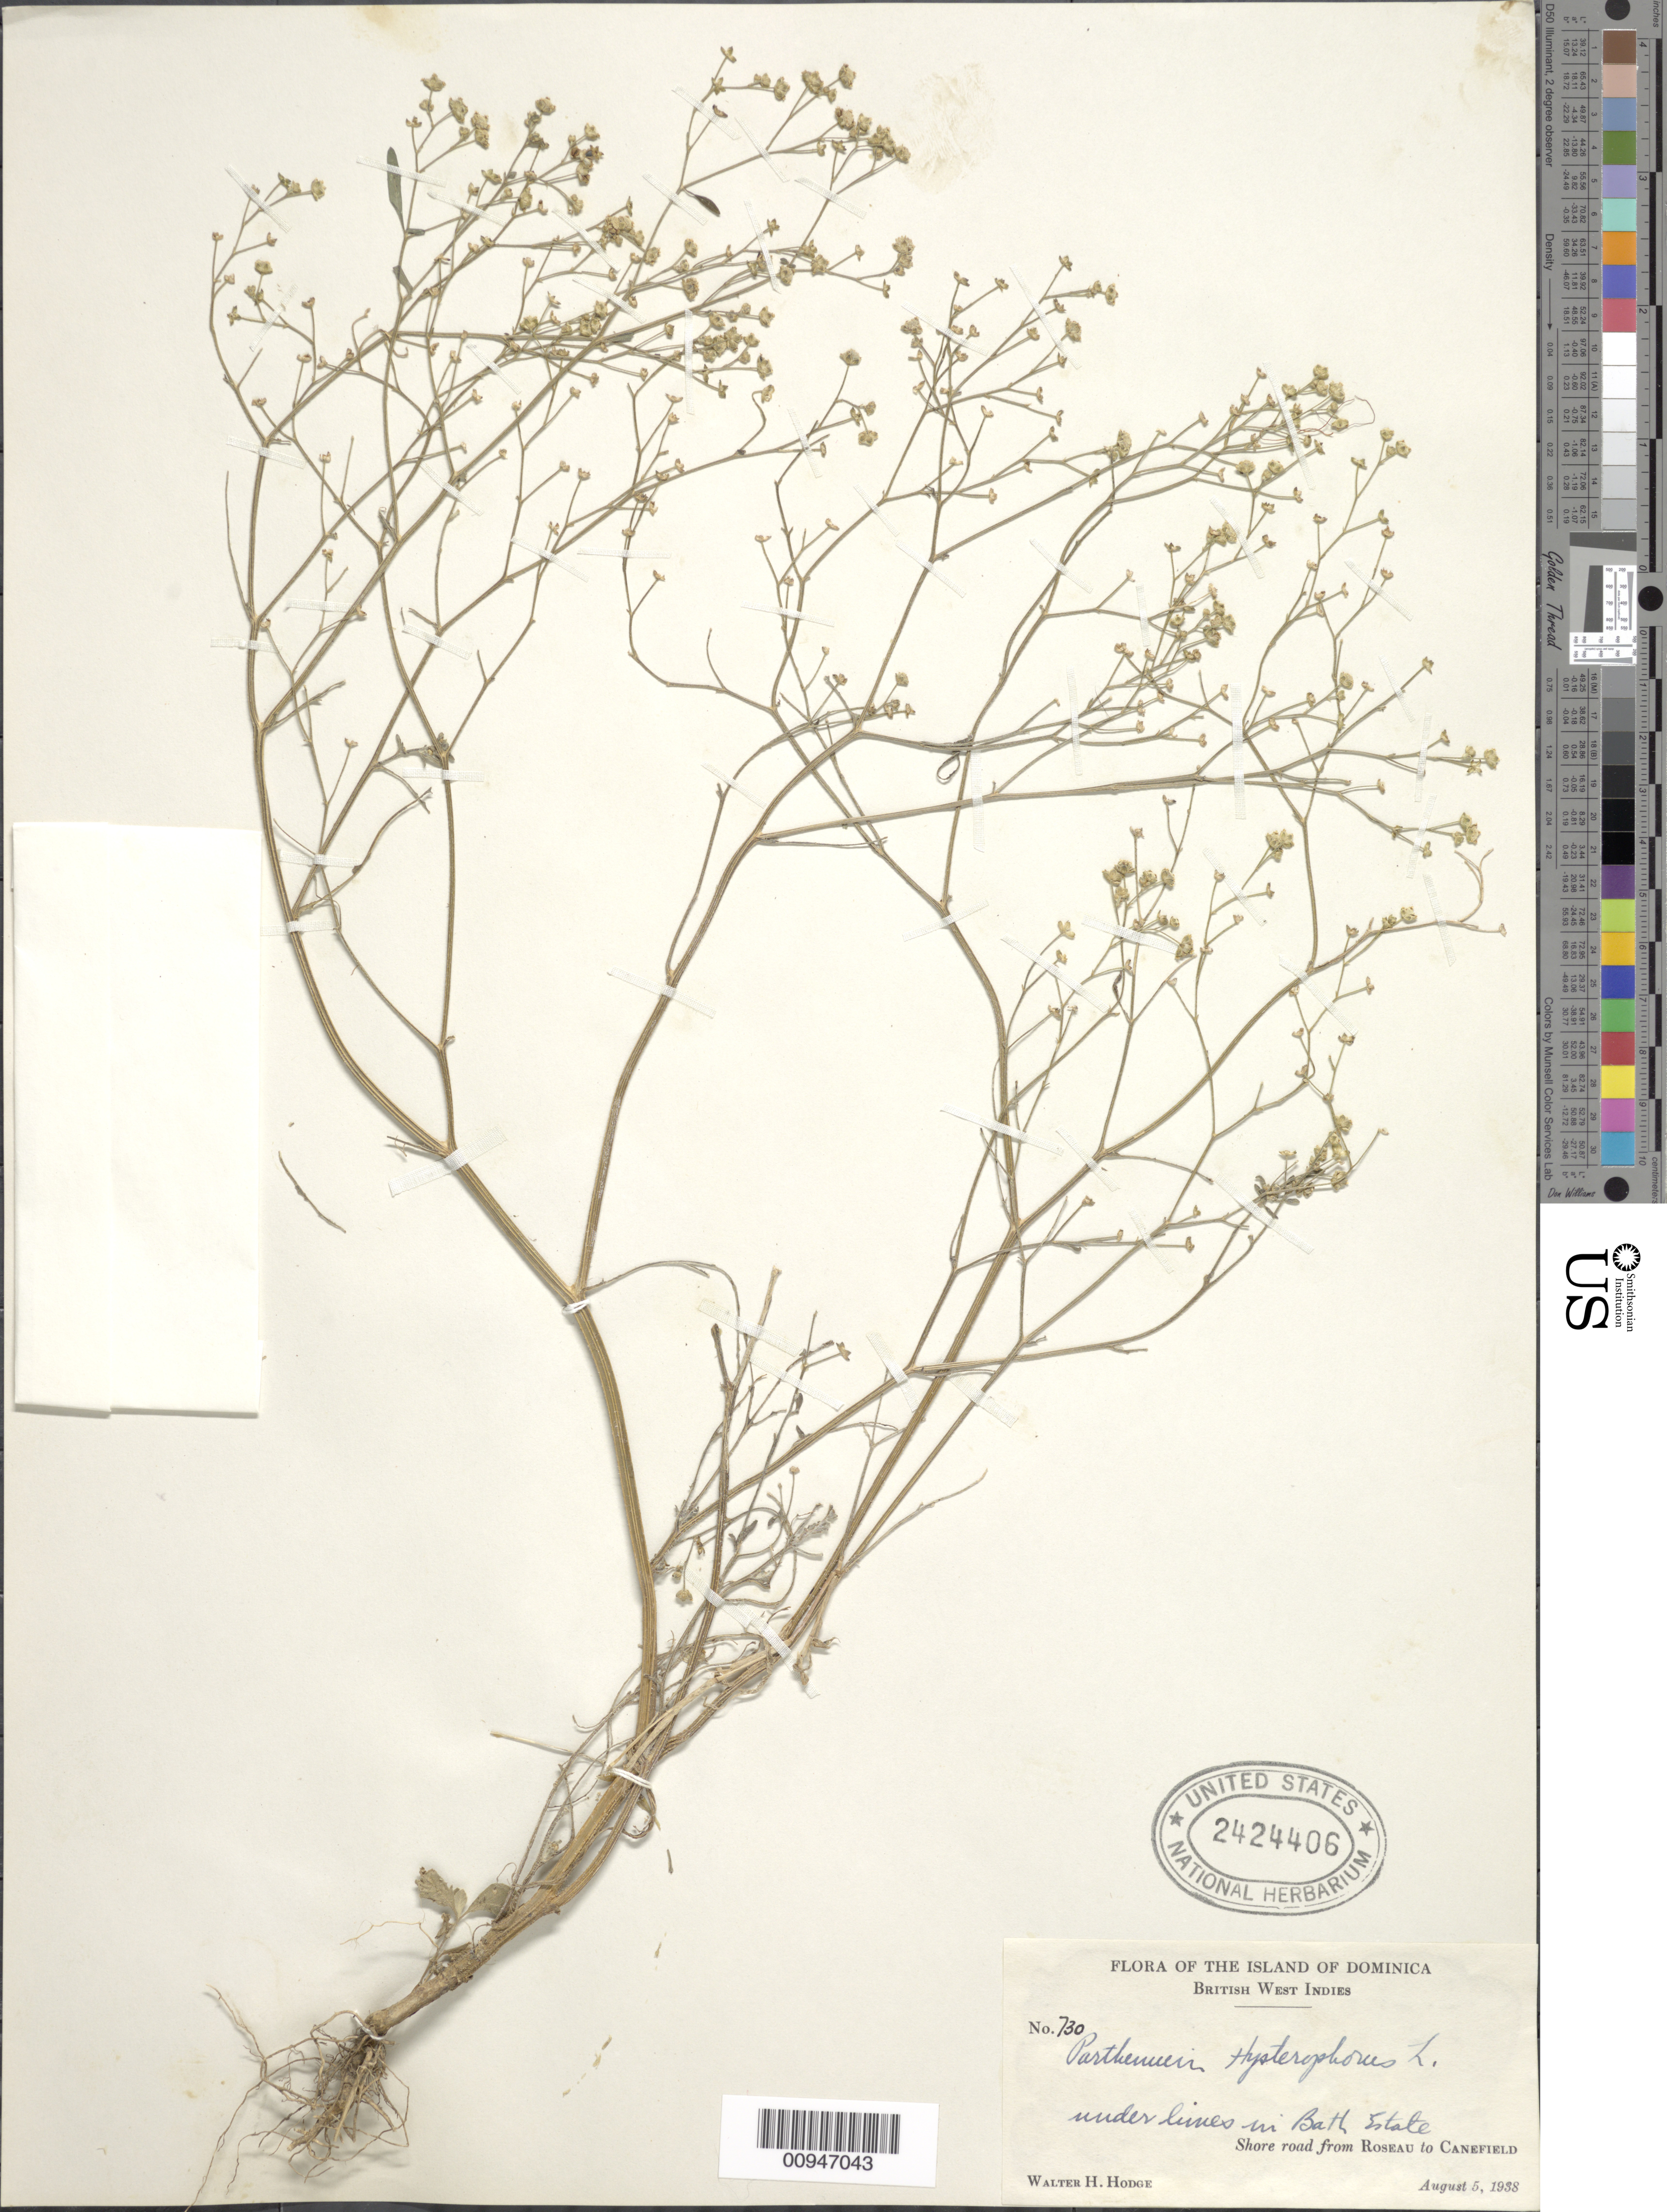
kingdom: Plantae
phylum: Tracheophyta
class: Magnoliopsida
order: Asterales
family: Asteraceae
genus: Parthenium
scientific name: Parthenium hysterophorus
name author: L.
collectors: W. Hodge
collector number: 730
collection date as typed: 05 Aug 1938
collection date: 1938-08-05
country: Dominica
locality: Shore road from Roseau to Canefield, Bath Estate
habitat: Under limes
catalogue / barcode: US 2424406